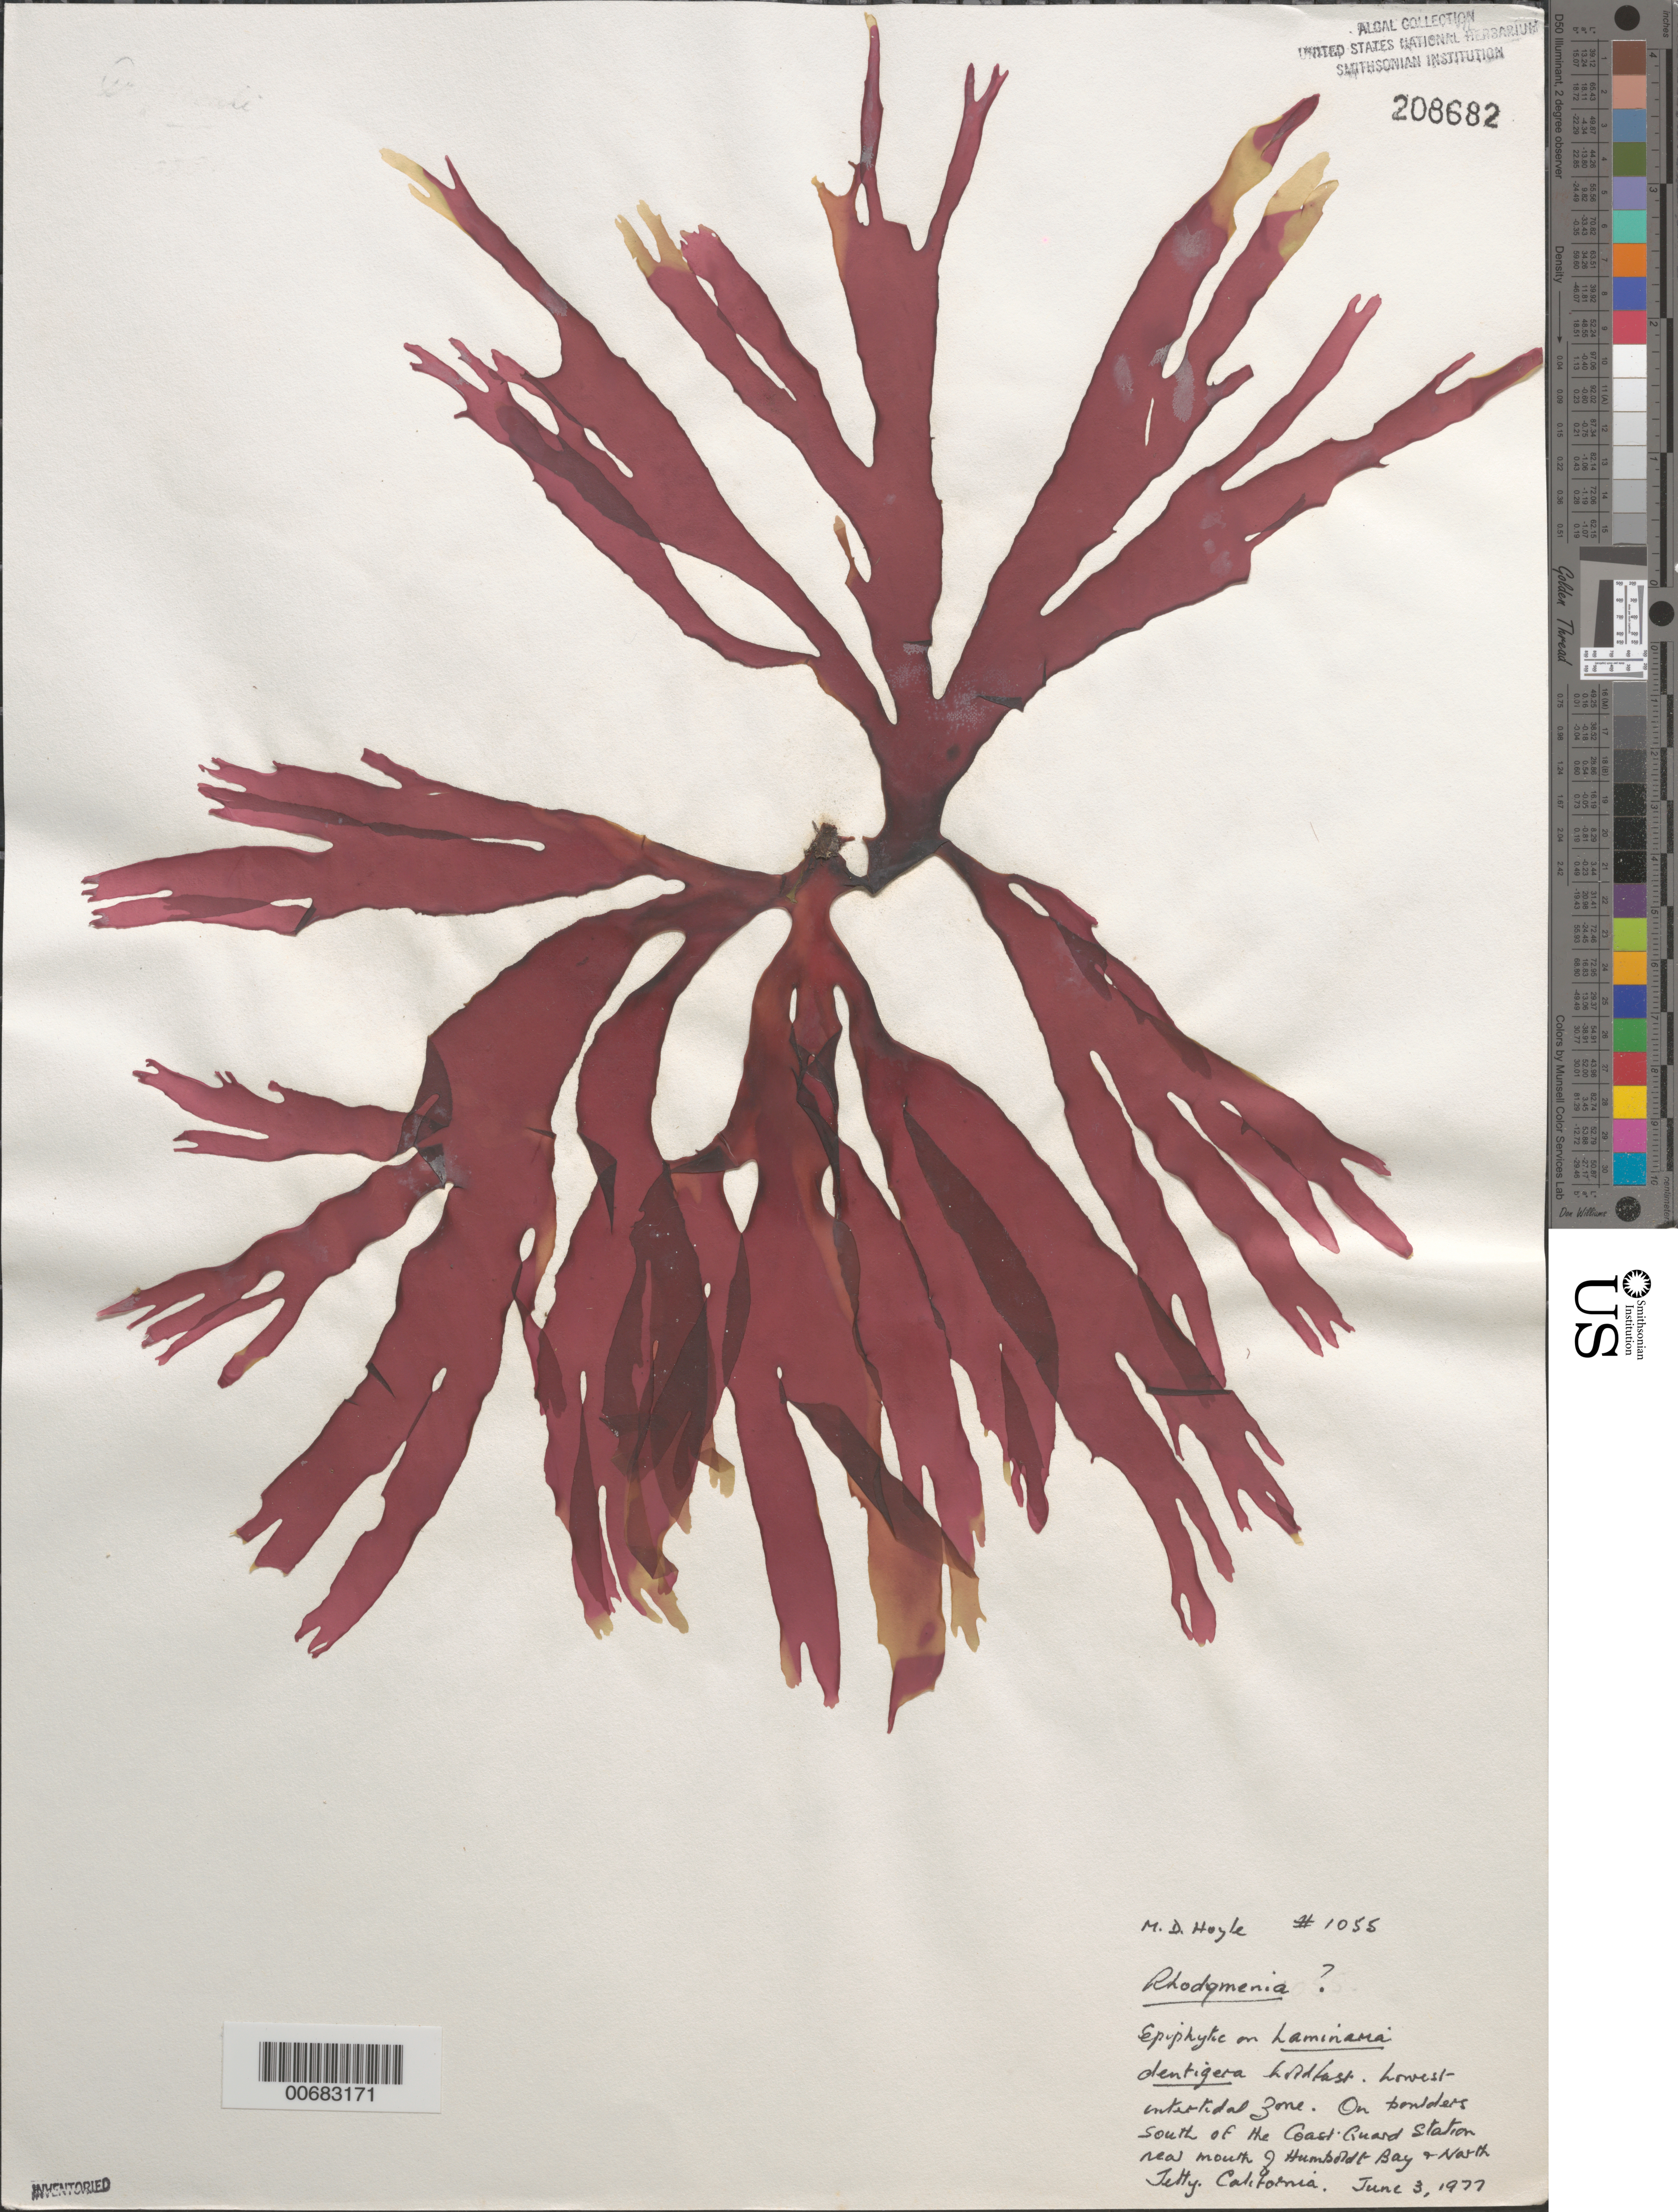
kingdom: Plantae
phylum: Rhodophyta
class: Florideophyceae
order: Rhodymeniales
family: Rhodymeniaceae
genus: Rhodymenia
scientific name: Rhodymenia sp.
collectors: M. Hoyle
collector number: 1055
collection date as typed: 03 Jun 1977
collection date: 1977-06-03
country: United States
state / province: California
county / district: Humboldt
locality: South of Coast Guard Station near Humboldt Bay mouth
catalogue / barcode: US 208682